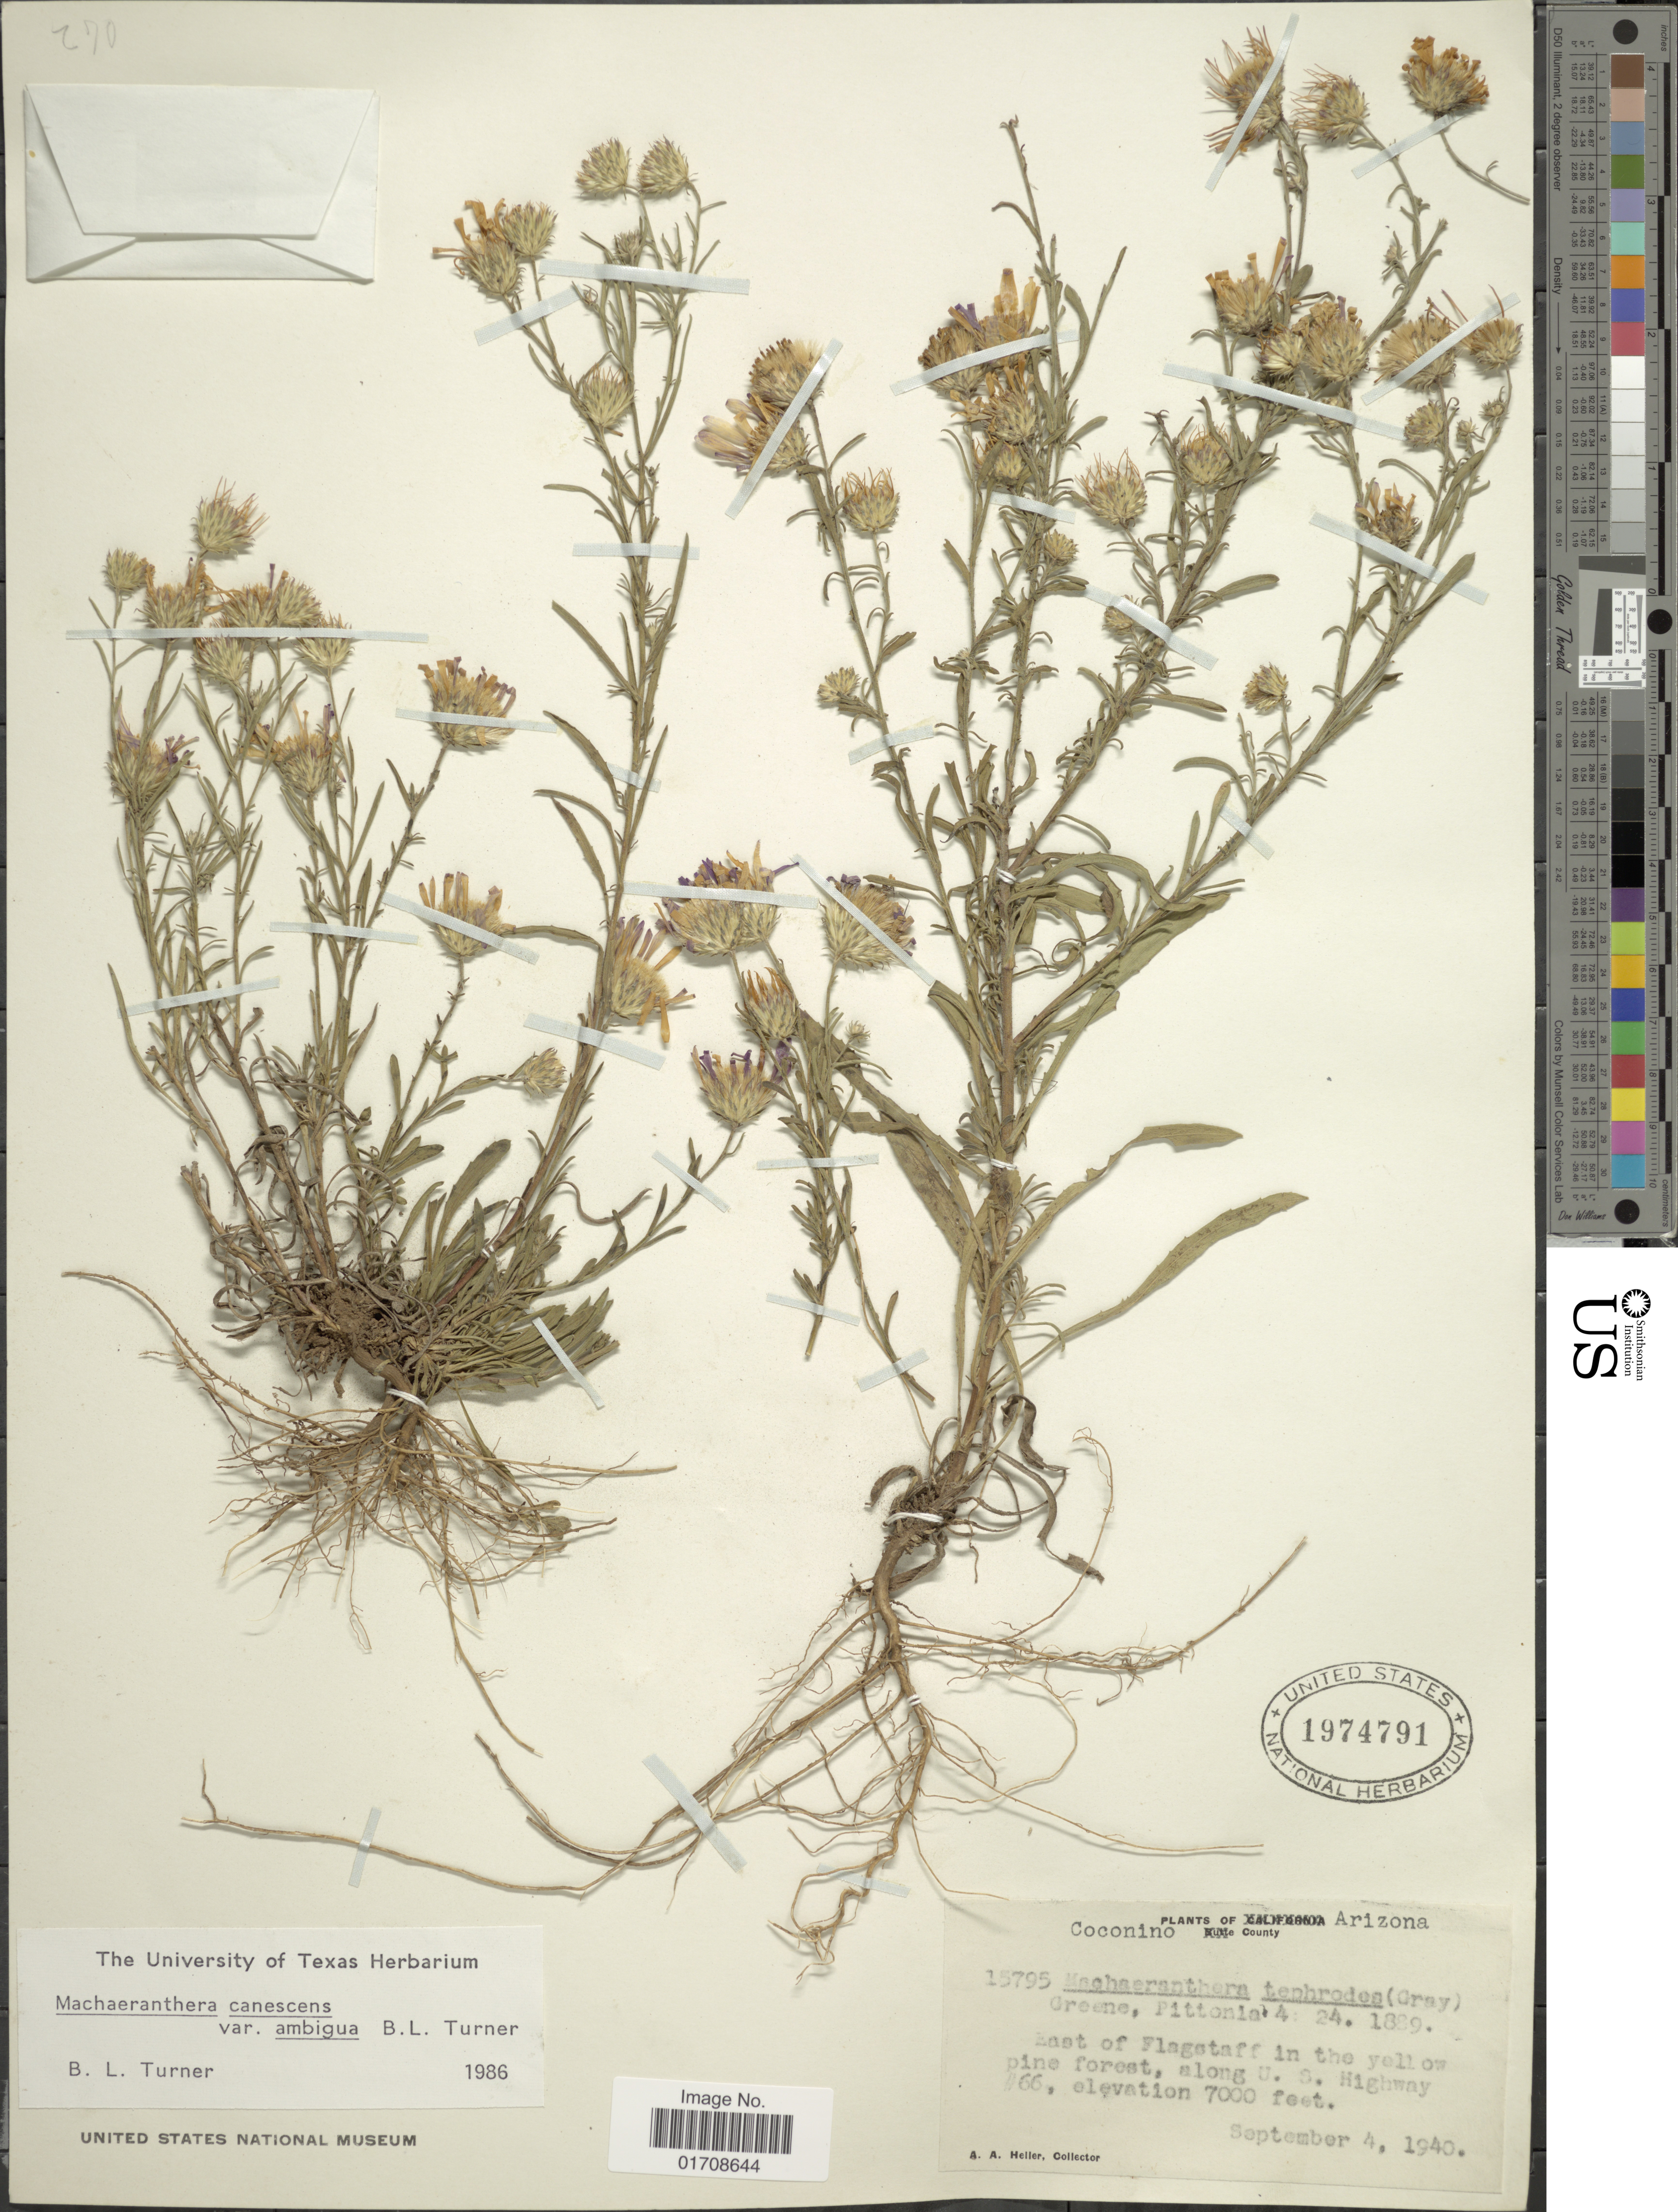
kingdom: Plantae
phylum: Tracheophyta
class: Magnoliopsida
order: Asterales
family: Asteraceae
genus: Machaeranthera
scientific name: Machaeranthera canescens var. ambigua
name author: (B.L. Turner) B.L. Turner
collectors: A. A. Heller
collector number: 15795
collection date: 1940-09-04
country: United States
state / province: Arizona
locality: East of Flagstaff in the yellow pine forest, along U.S. Highway #66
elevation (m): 2134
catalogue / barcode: US 1974791